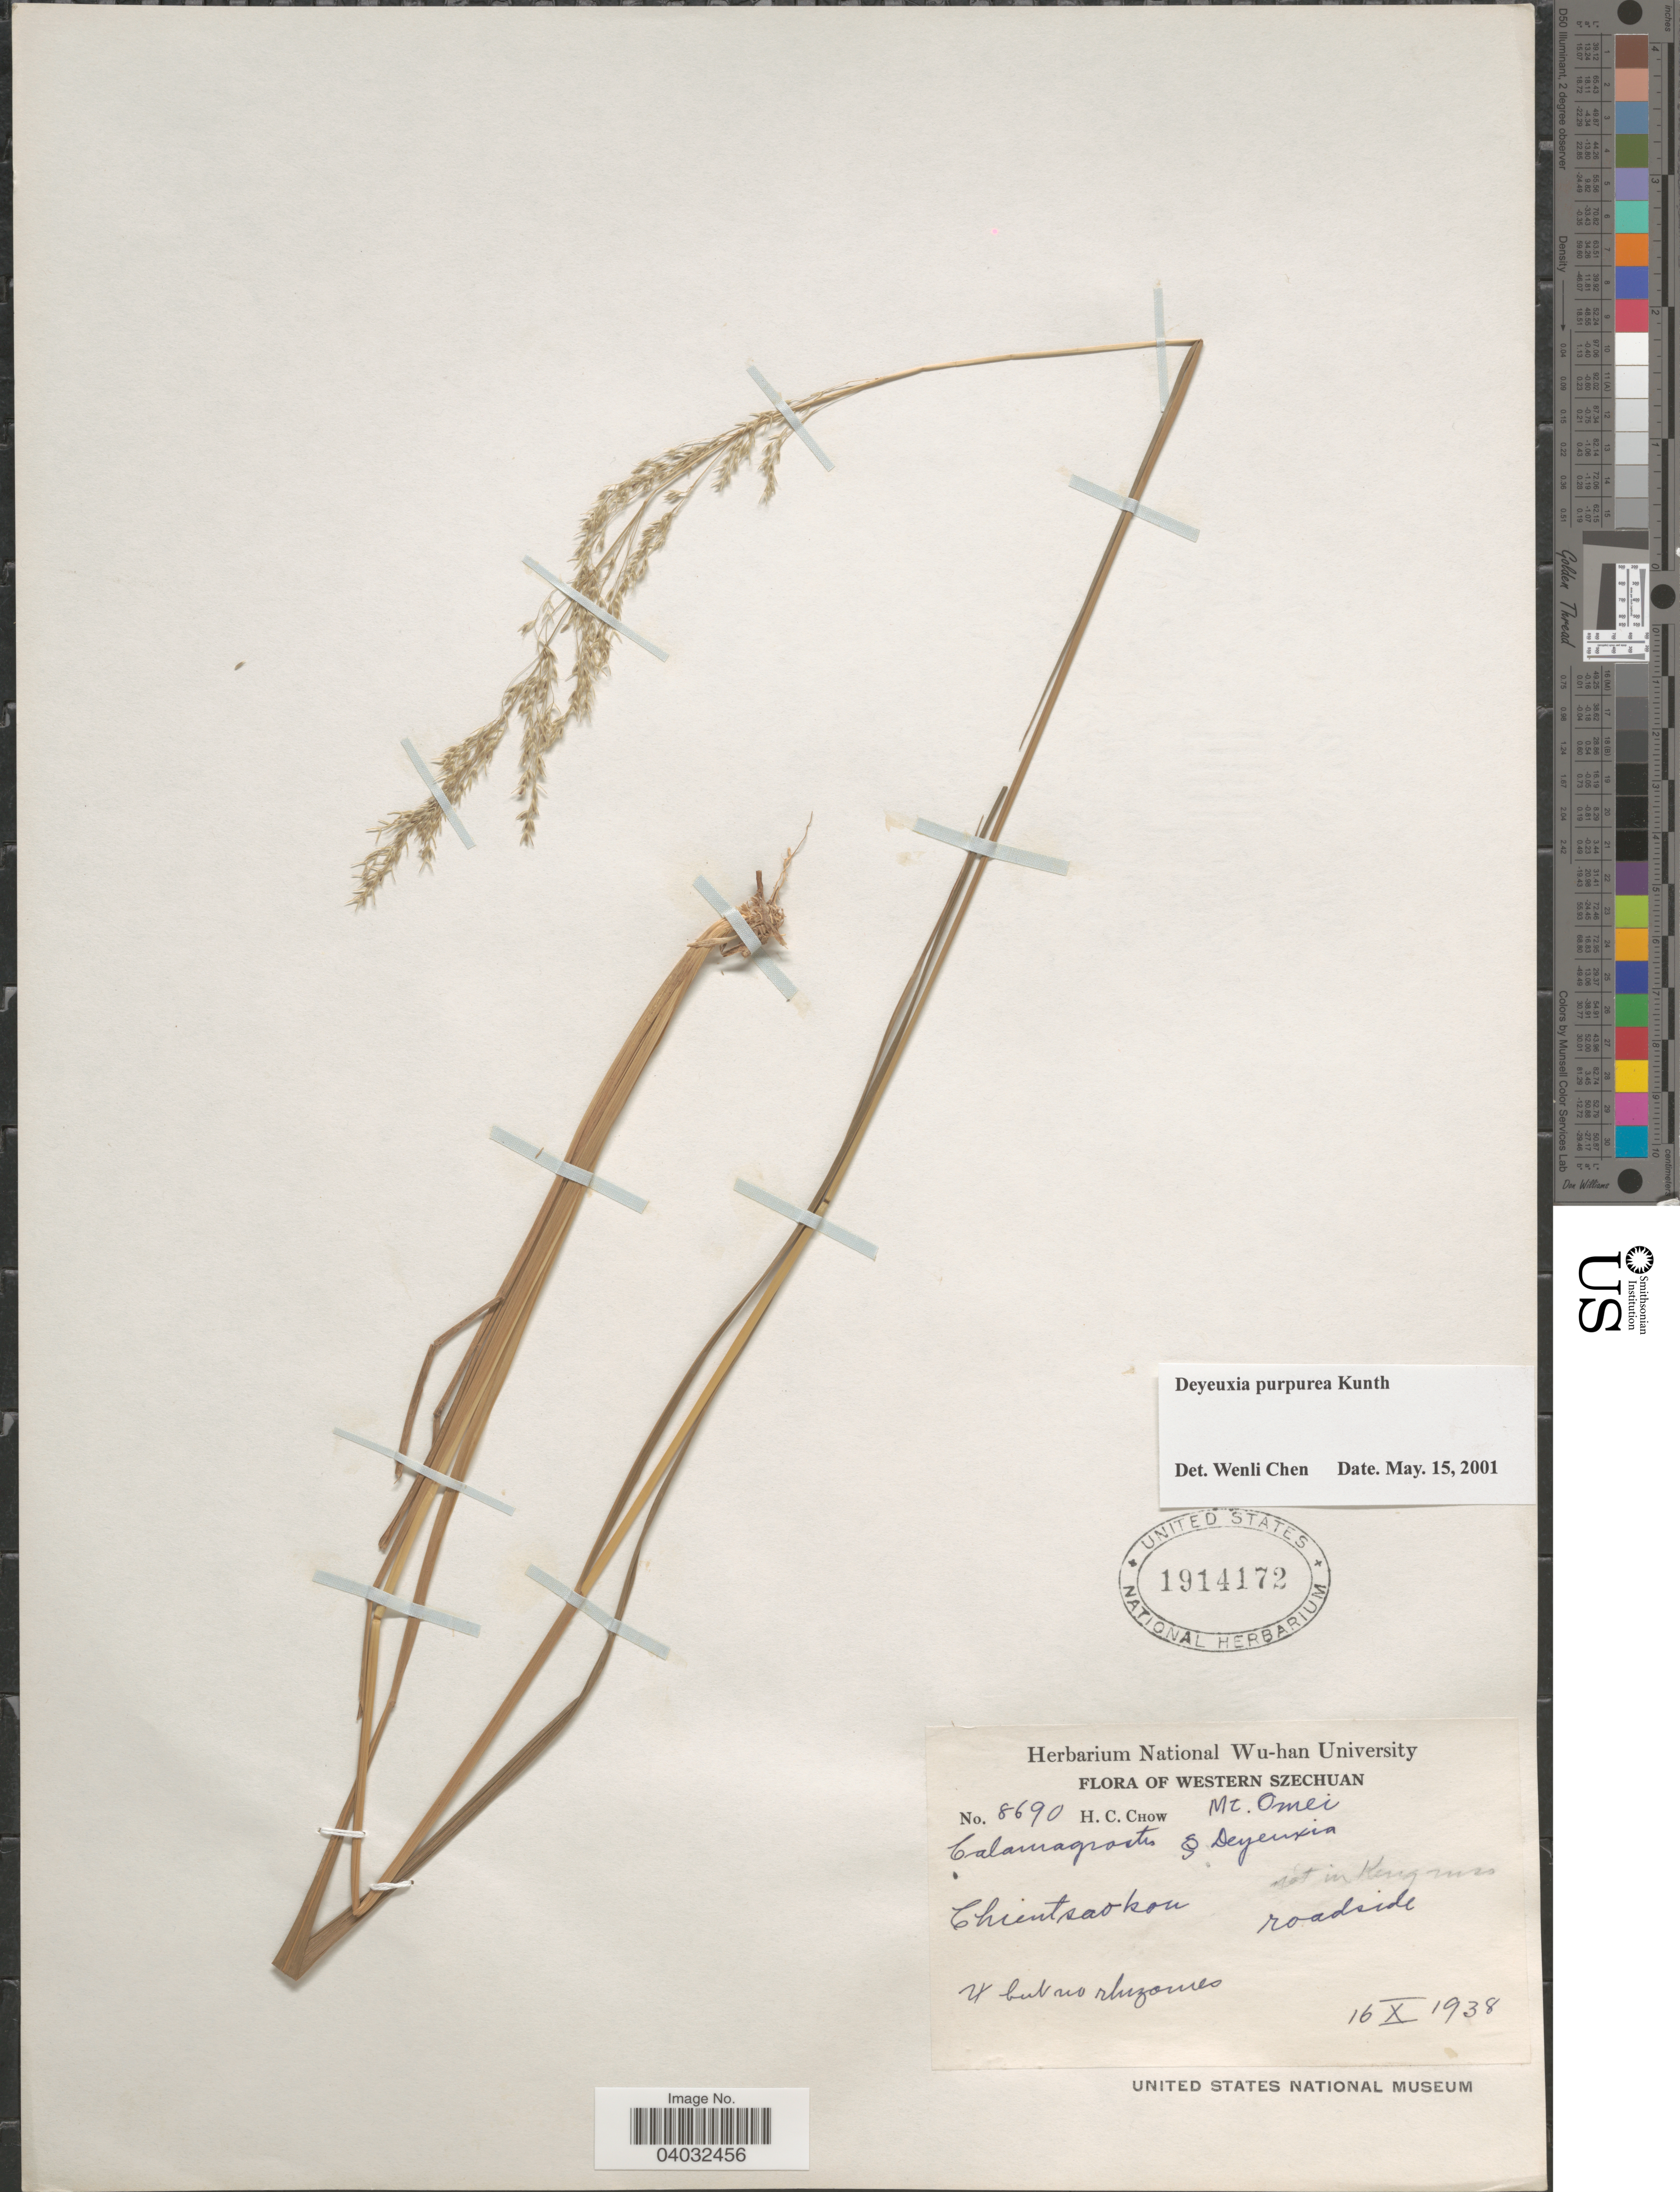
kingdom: Plantae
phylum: Tracheophyta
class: Liliopsida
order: Poales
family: Poaceae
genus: Calamagrostis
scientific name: Calamagrostis purpurea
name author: (Trin.) Trin.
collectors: H. Chow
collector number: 8690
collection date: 1938-10-16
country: China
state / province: Sichuan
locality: Western Szechuan. Mt. Omei. Chientsaokou.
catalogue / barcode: US 1914172